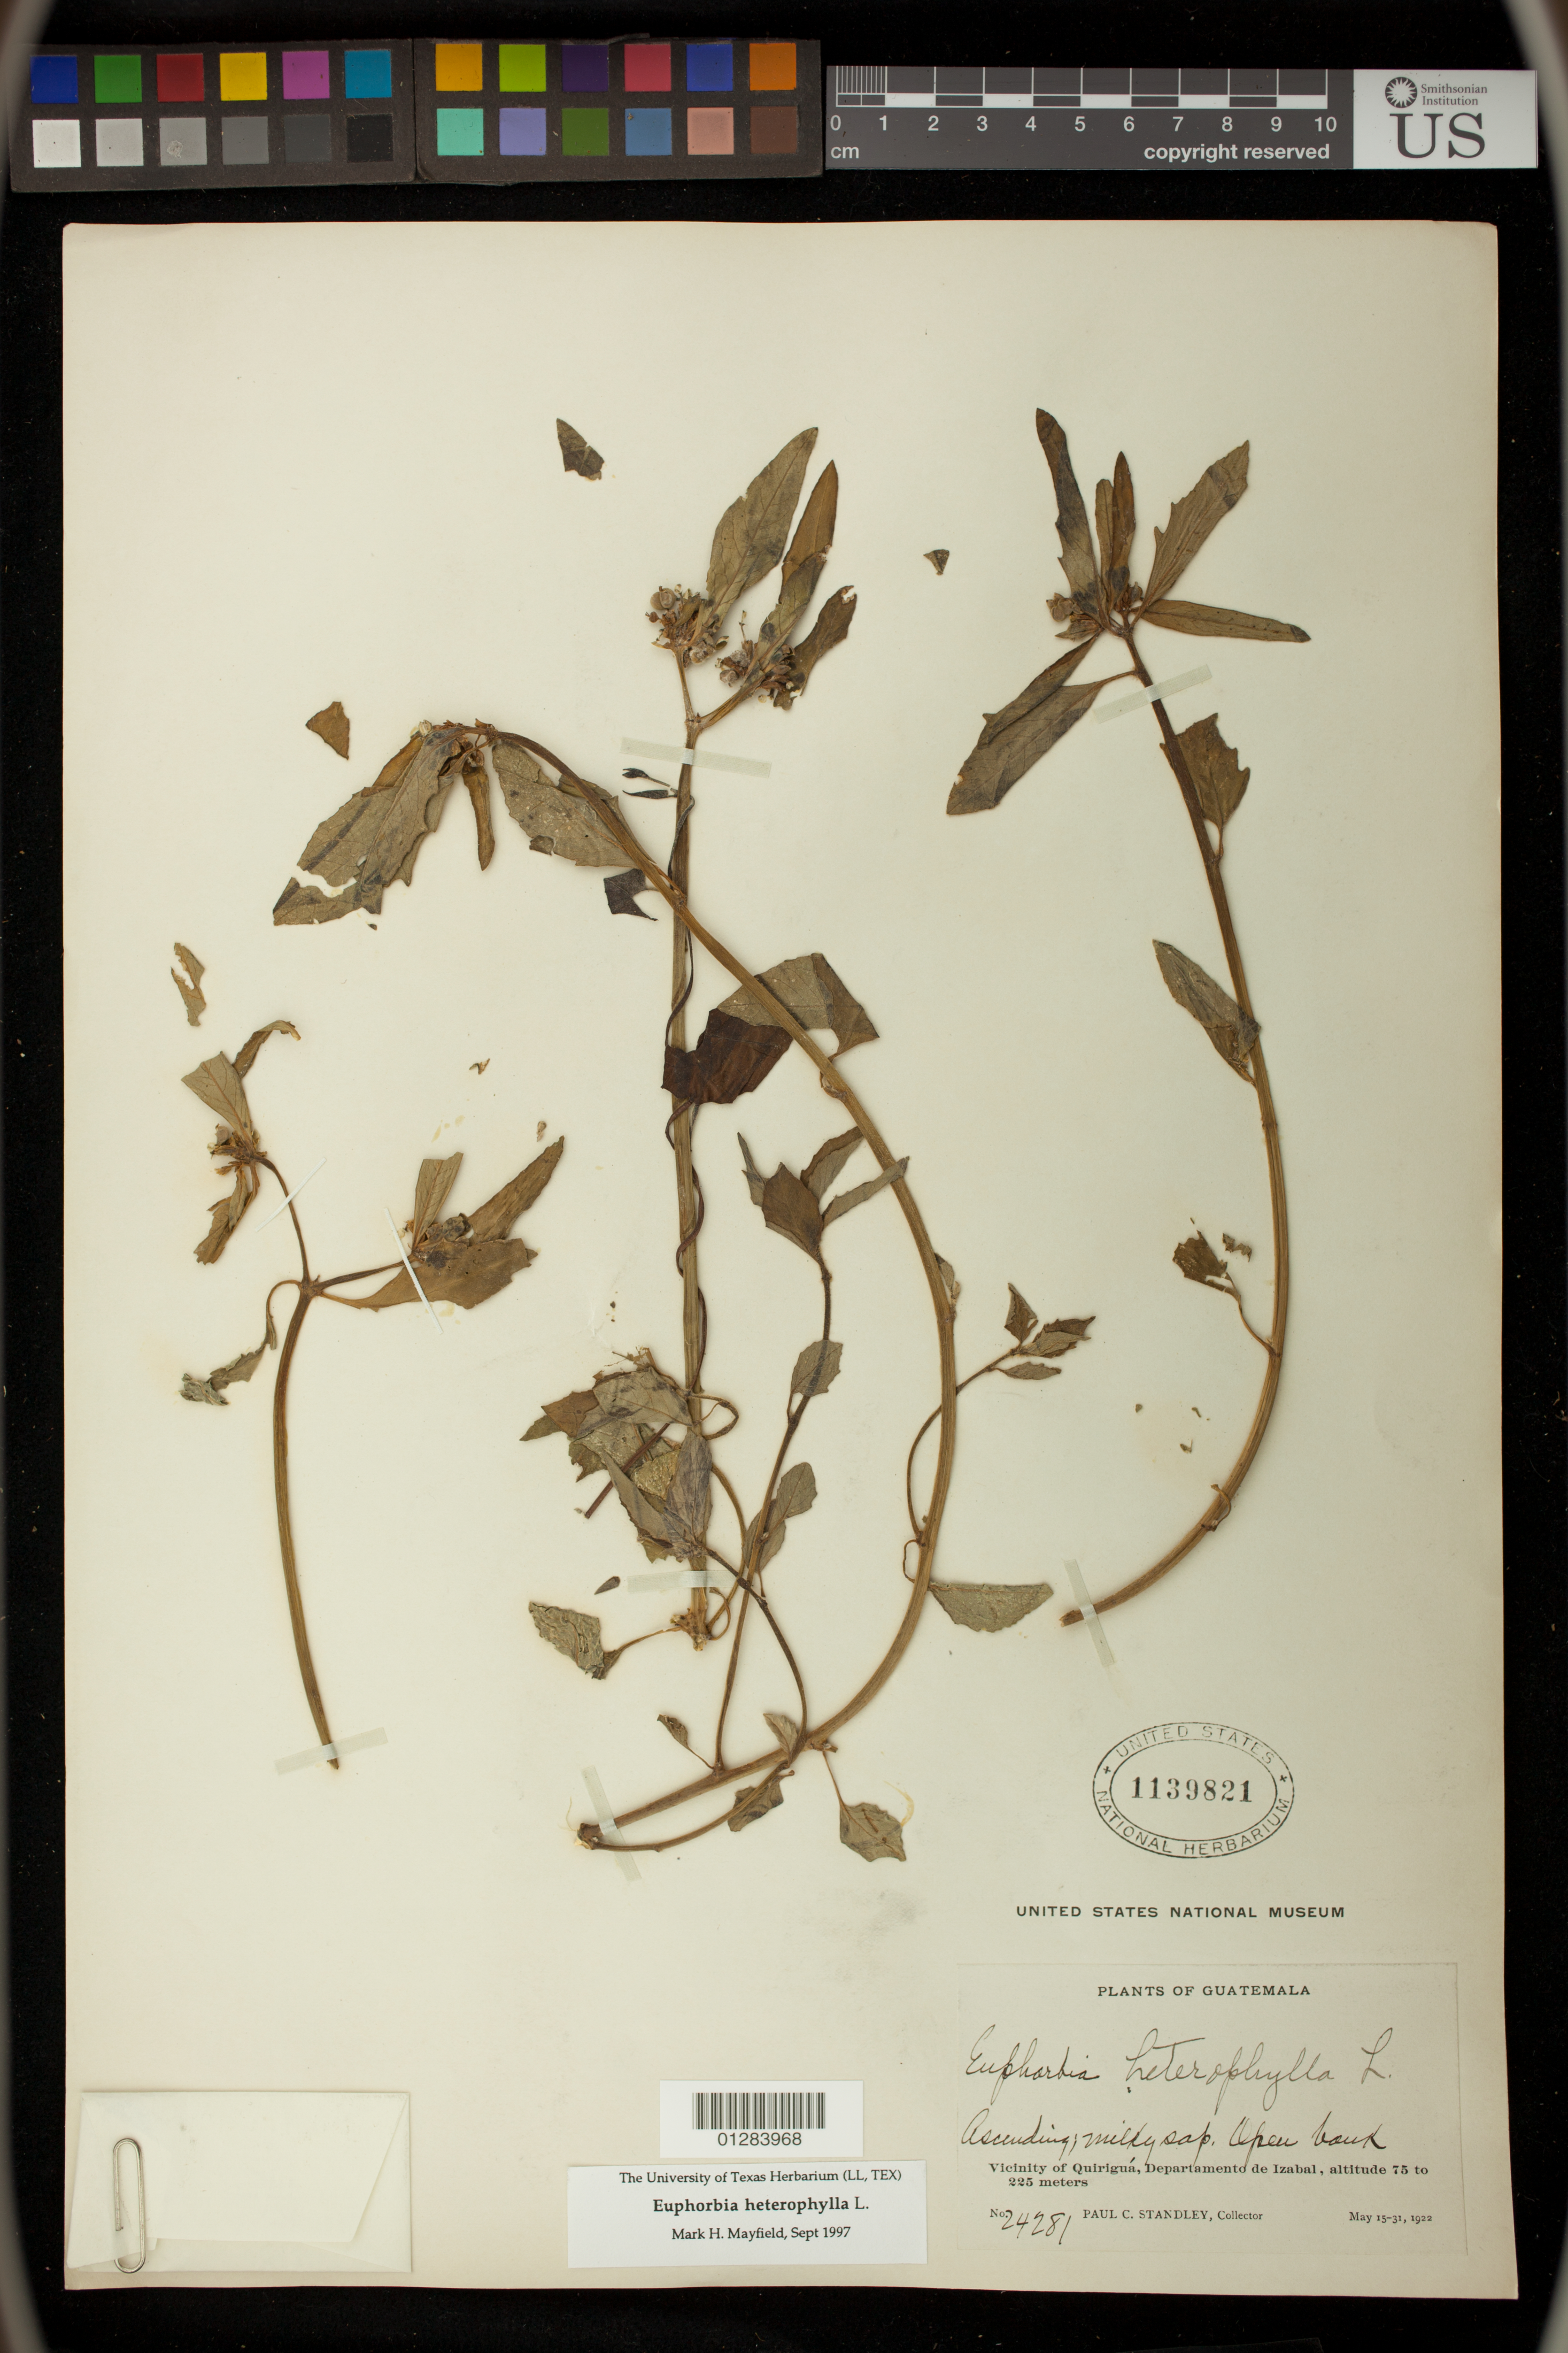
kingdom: Plantae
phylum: Tracheophyta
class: Magnoliopsida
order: Malpighiales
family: Euphorbiaceae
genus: Euphorbia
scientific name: Euphorbia heterophylla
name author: L.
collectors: P. C. Standley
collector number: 24281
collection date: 1922-05-15/1922-05-31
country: Guatemala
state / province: Izabal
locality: Vicinity of Quirigua.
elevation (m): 75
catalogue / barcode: US 1139821